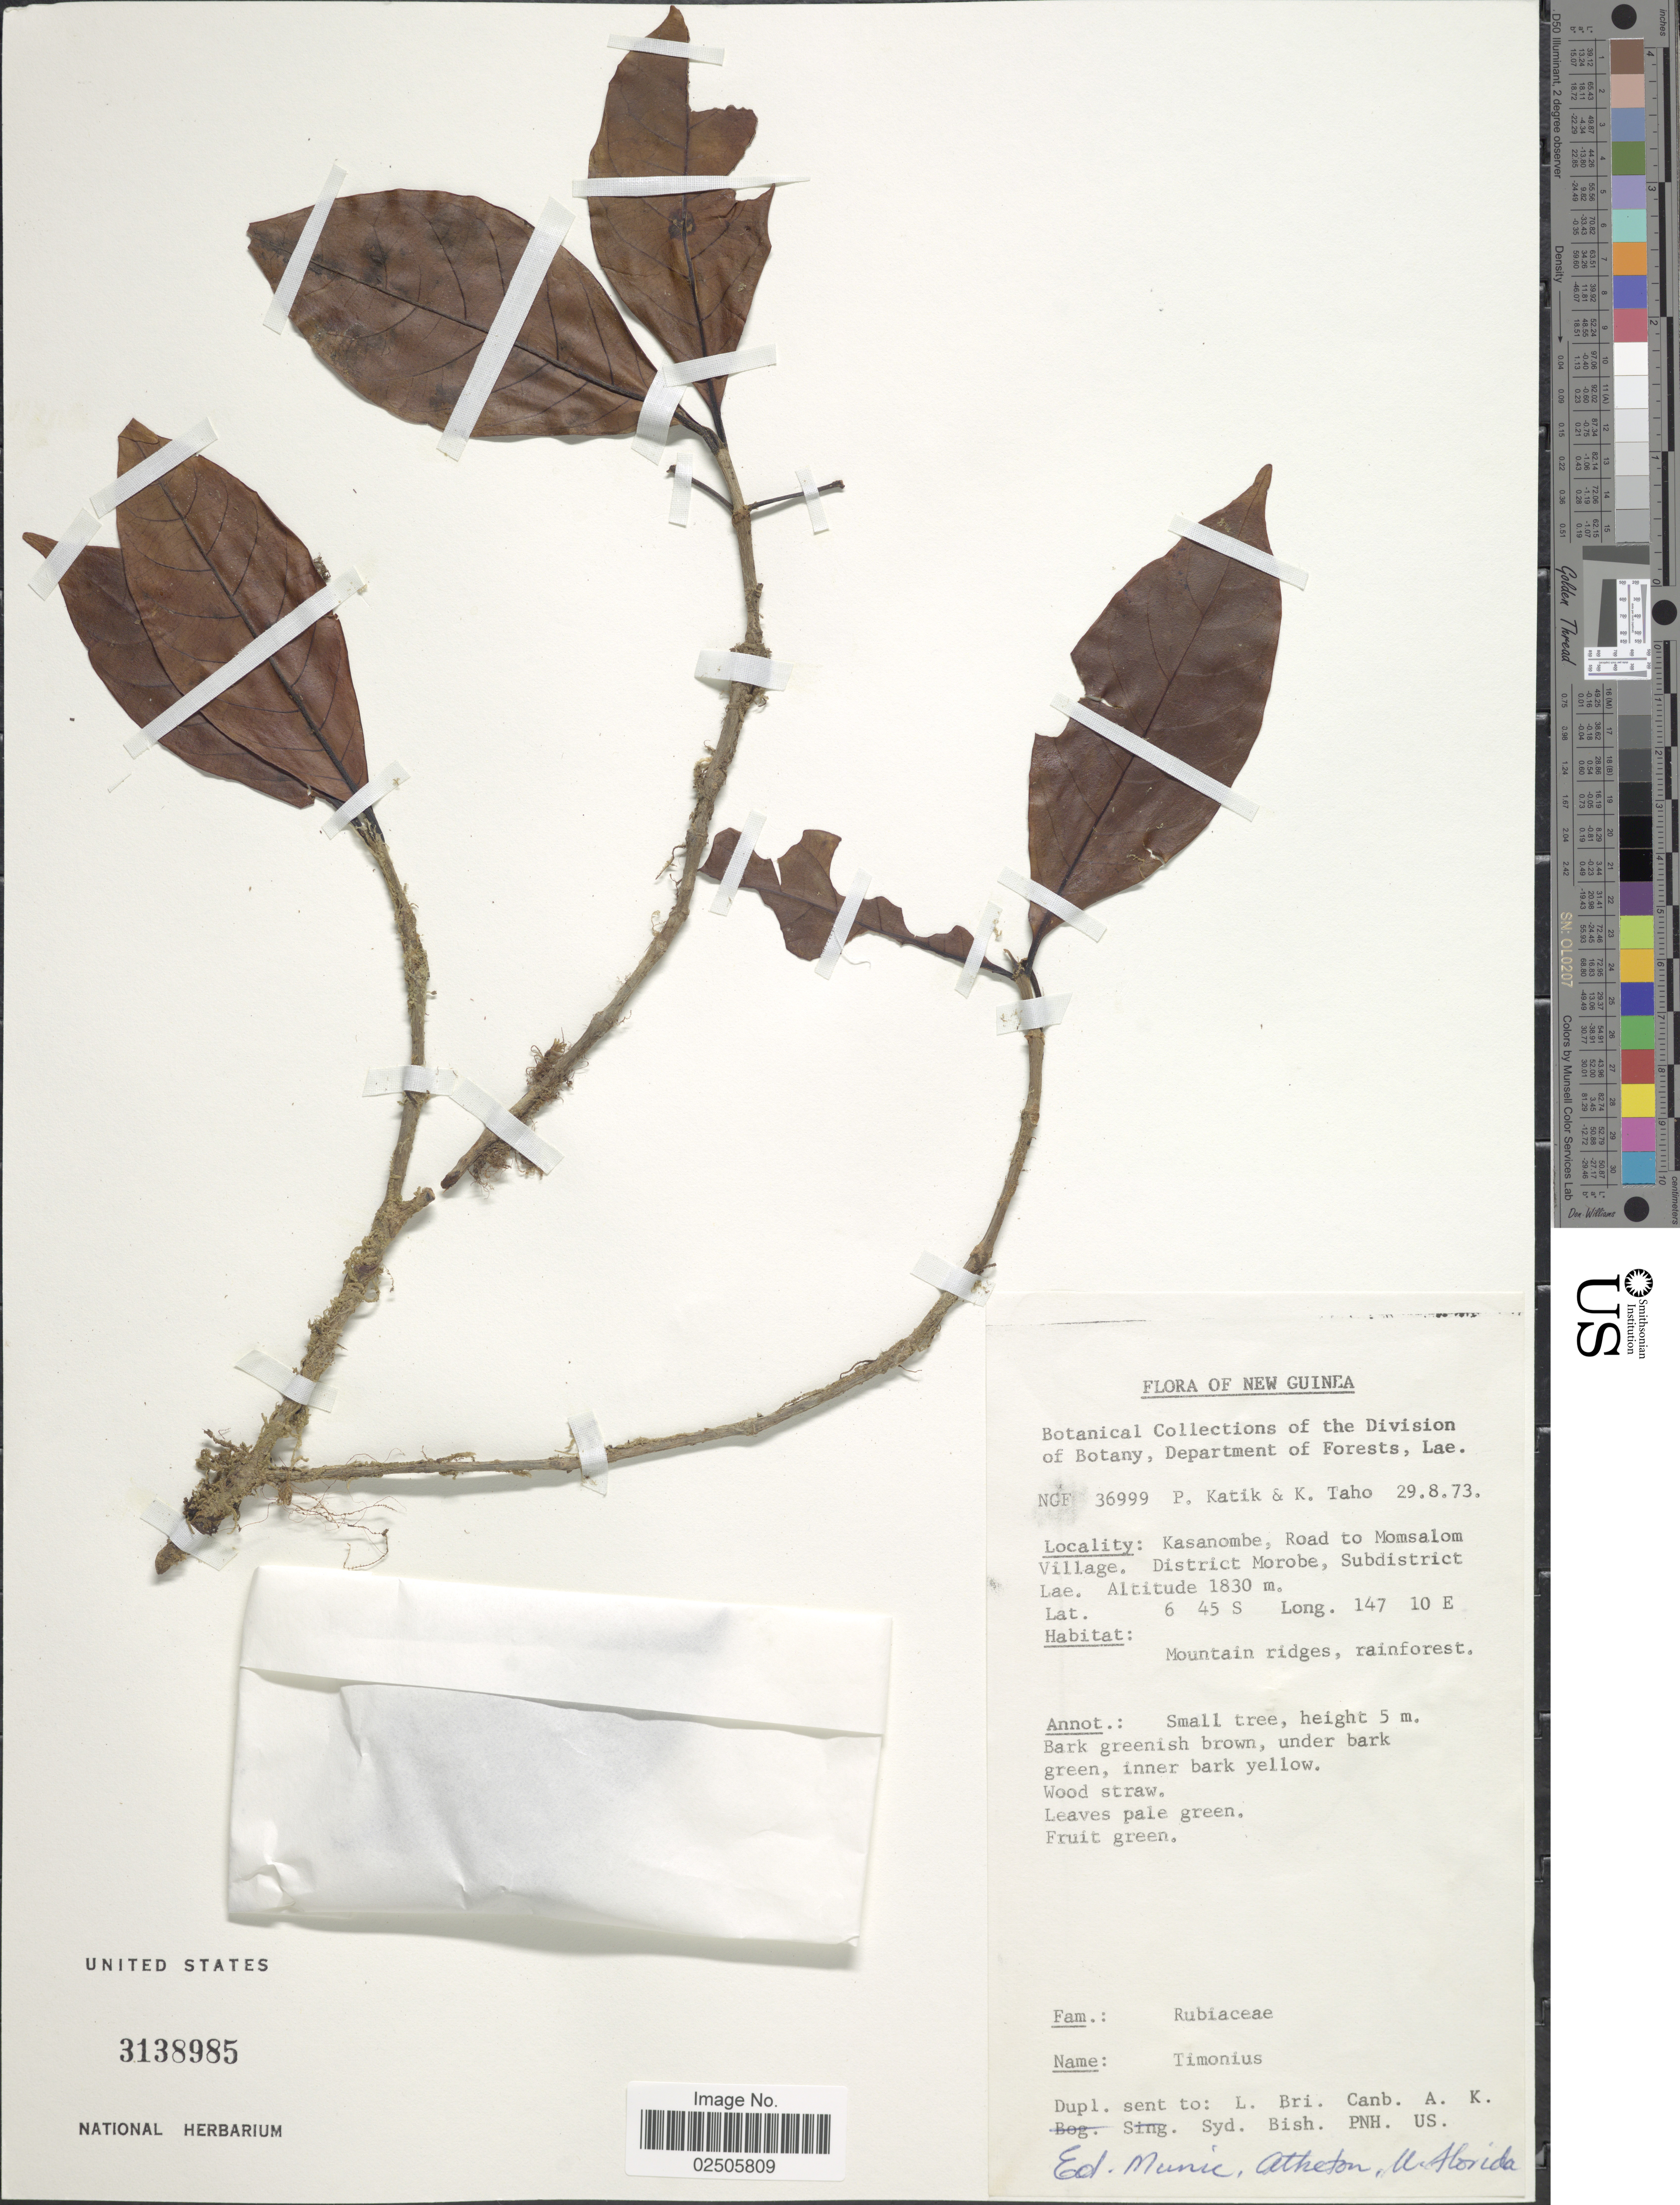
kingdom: Plantae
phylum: Tracheophyta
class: Magnoliopsida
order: Gentianales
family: Rubiaceae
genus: Timonius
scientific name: Timonius sp.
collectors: P. Katik & K. Taho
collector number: NGF36999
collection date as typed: Transcribed d/m/y: 29/8/73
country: Papua New Guinea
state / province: Morobe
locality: New Guinea, Kasanombe, Road to Momsalom Village. Subdistrict Lae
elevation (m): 1830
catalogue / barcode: US 3138985